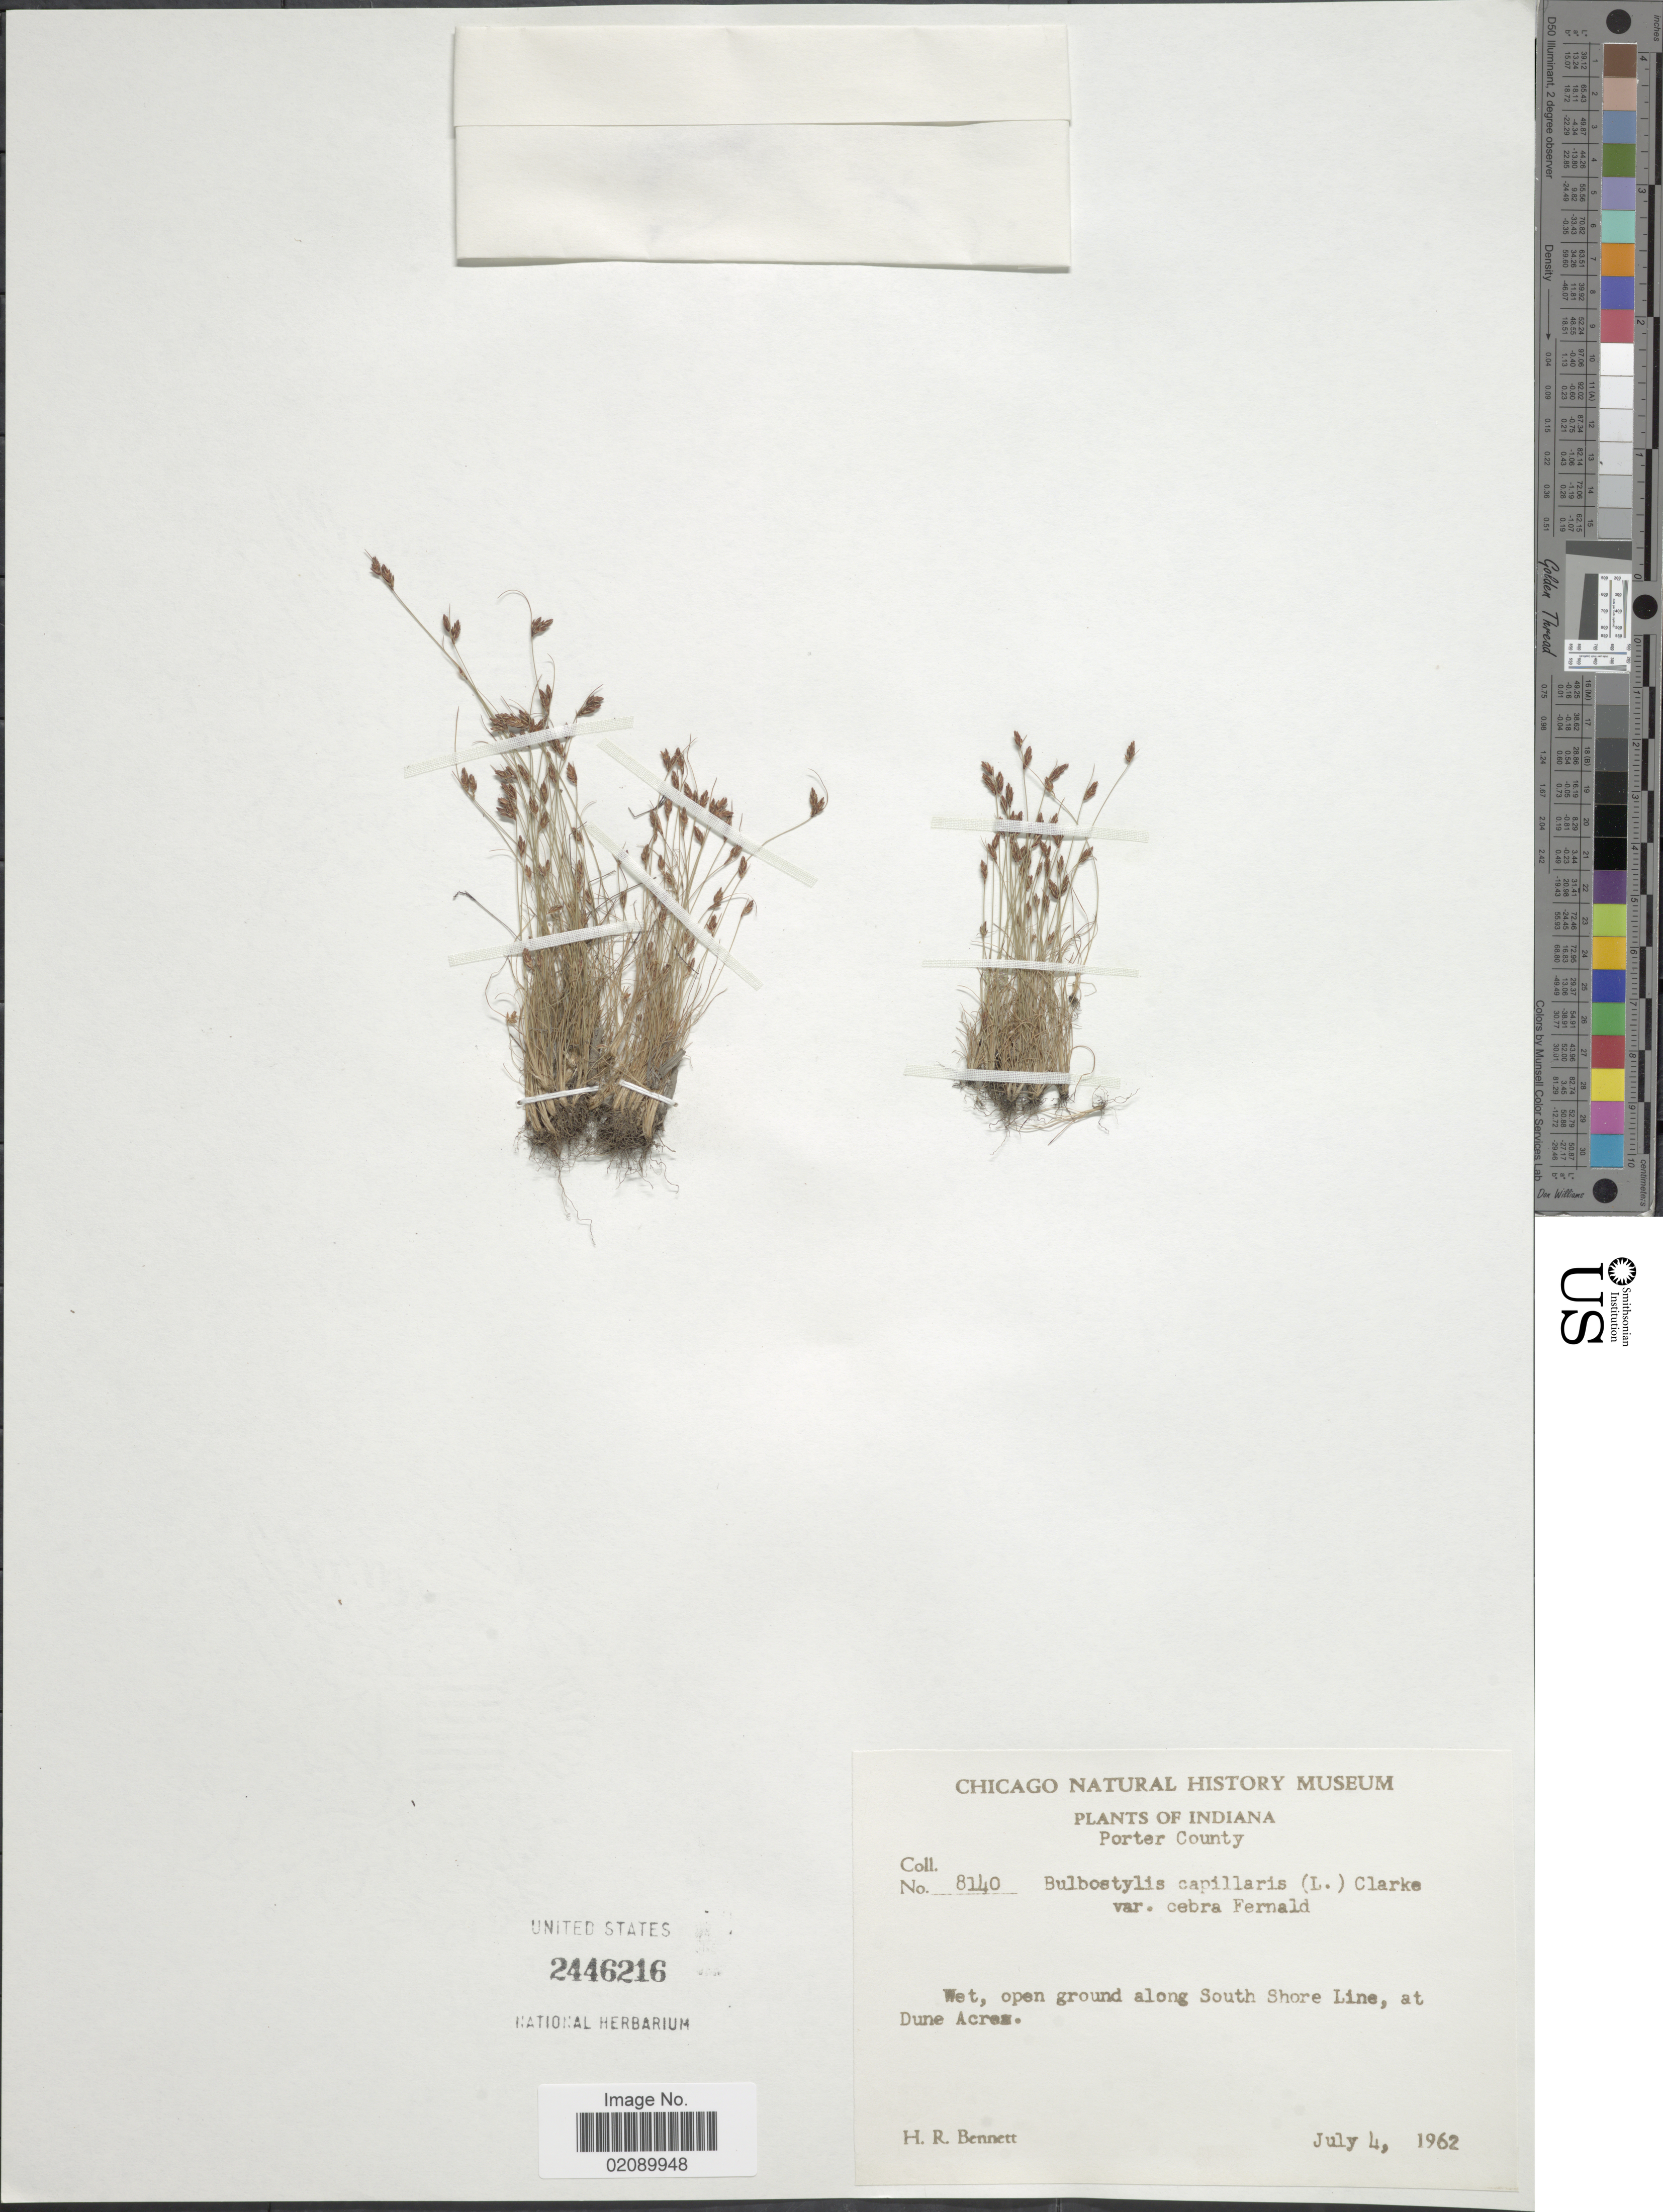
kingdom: Plantae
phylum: Tracheophyta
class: Liliopsida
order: Poales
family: Cyperaceae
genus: Bulbostylis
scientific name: Bulbostylis capillaris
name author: (L.) Kunth ex C.B. Clarke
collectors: H. R. Bennett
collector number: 8140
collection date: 1962-07-04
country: United States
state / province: Indiana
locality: Porter County. Wet, open ground along South Shore Line, at Dune Acres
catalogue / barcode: US 2446216